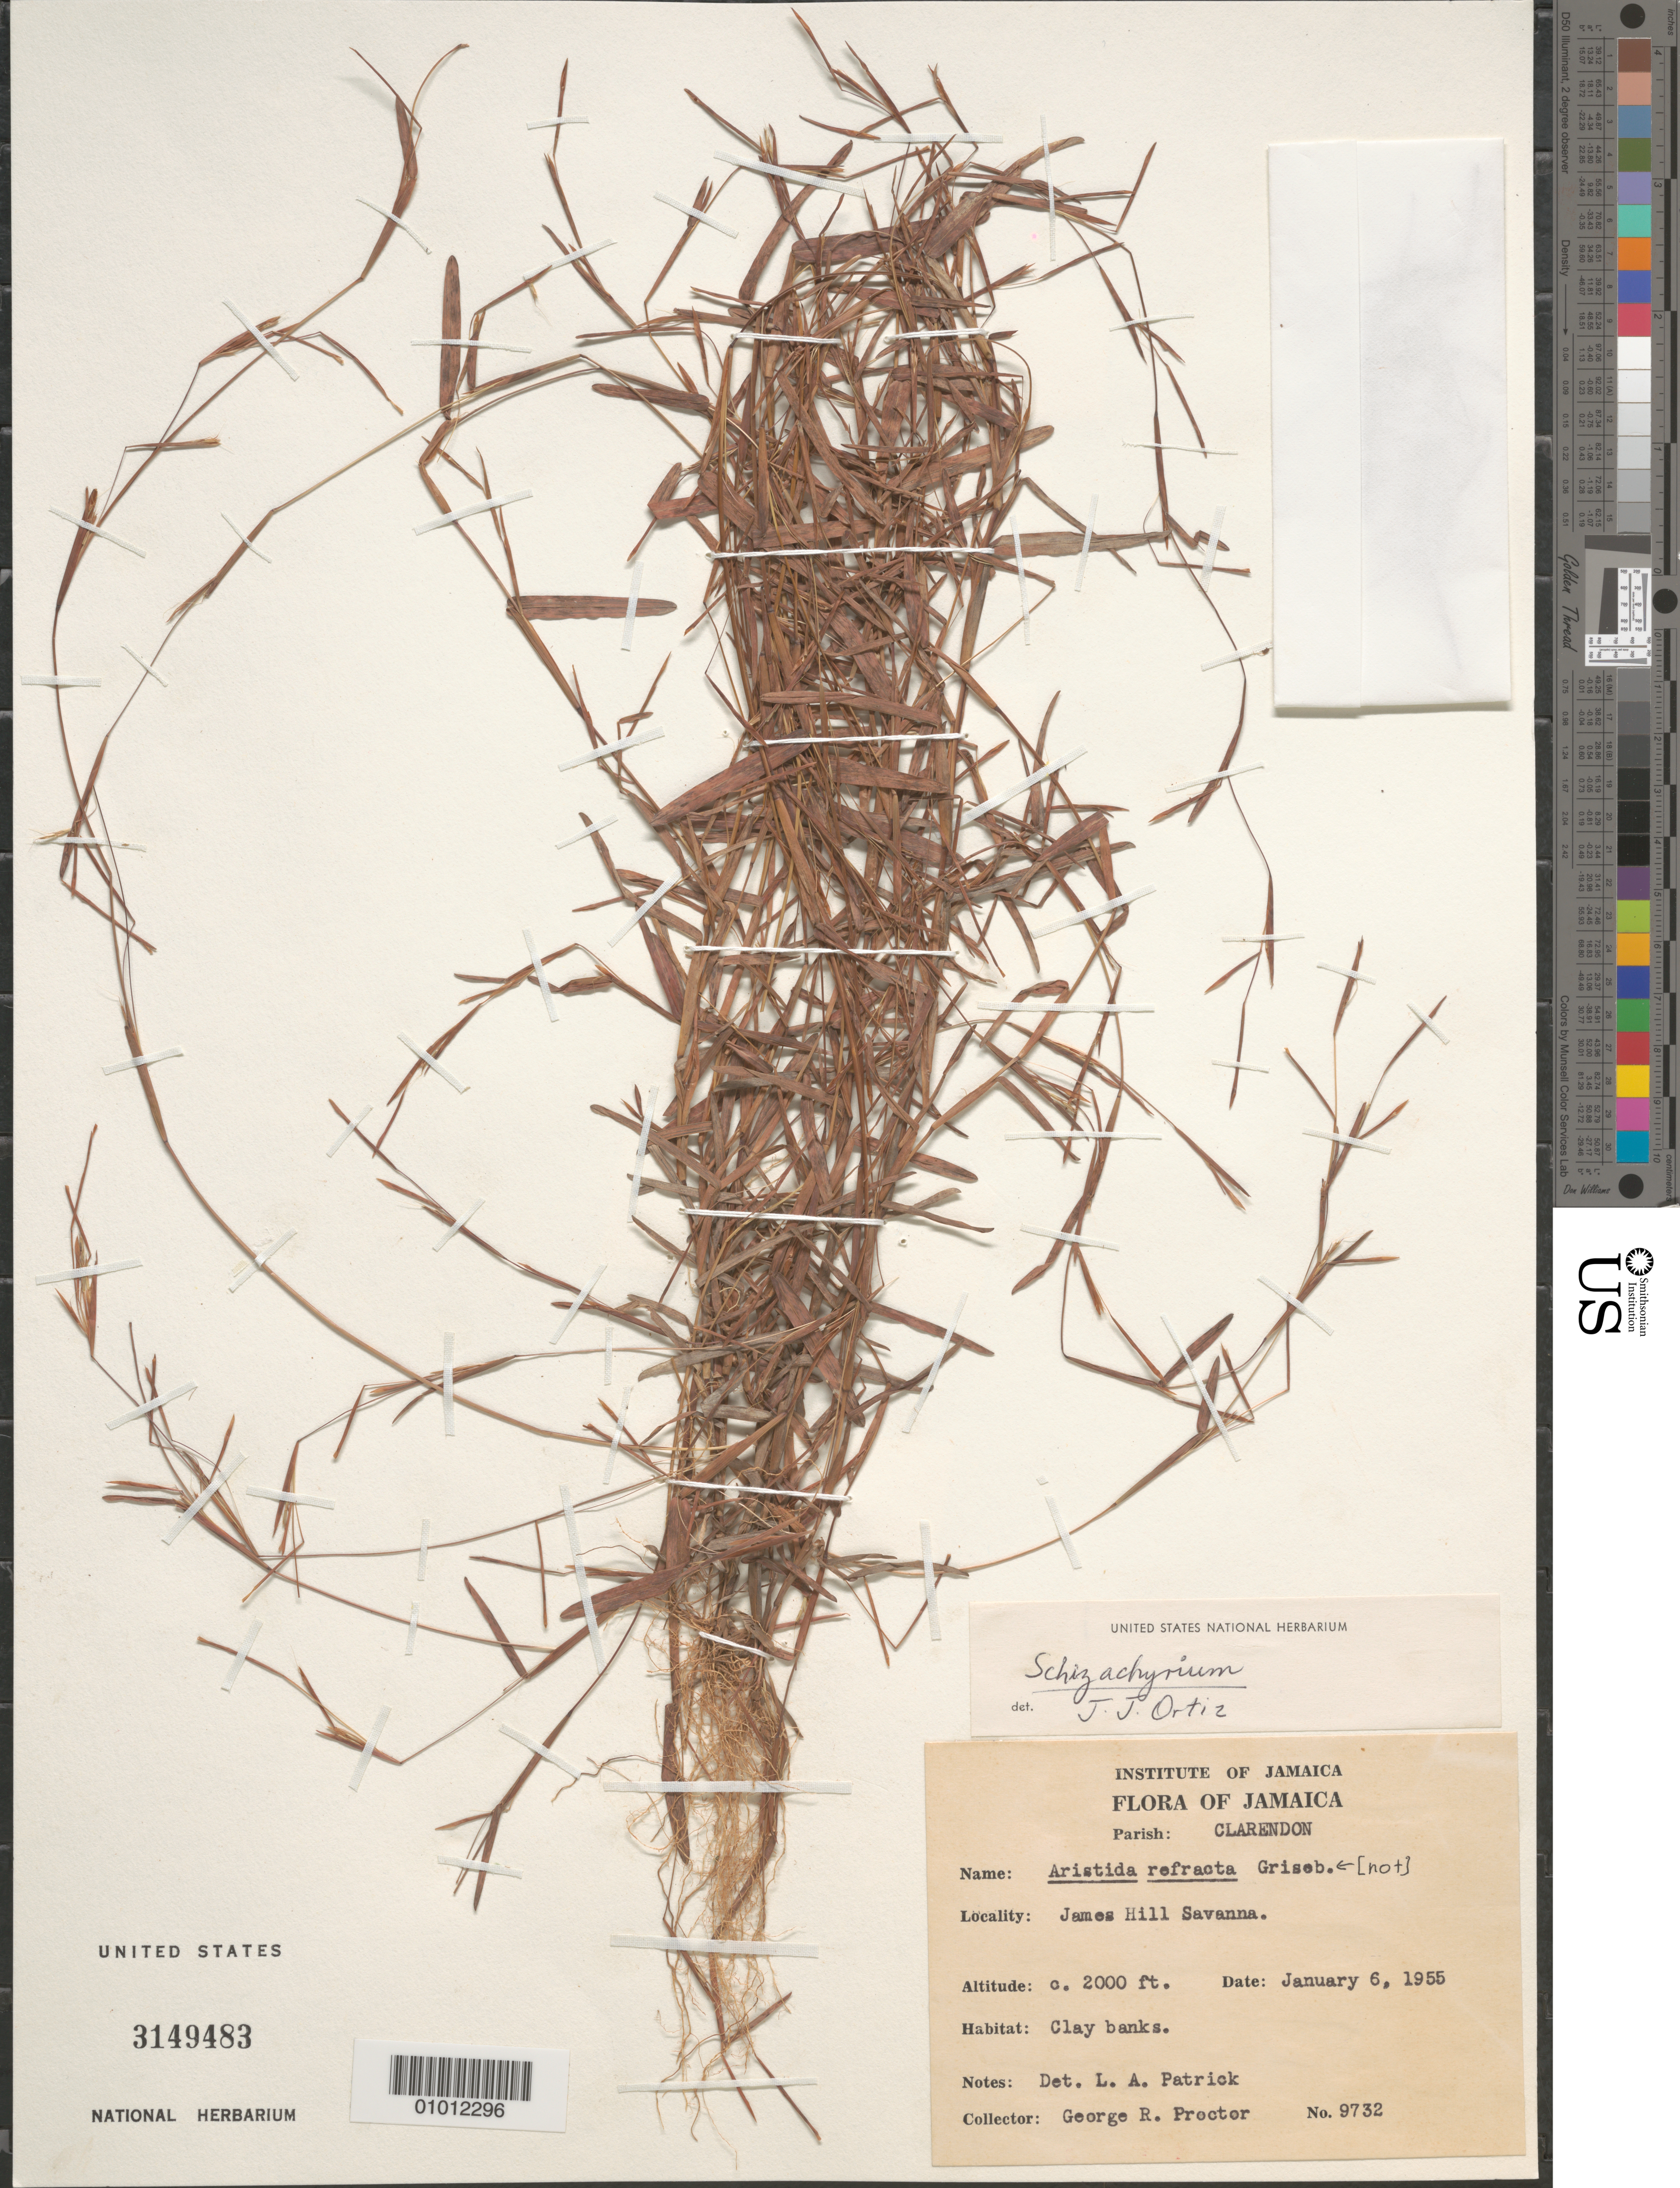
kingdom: Plantae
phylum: Tracheophyta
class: Liliopsida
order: Poales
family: Poaceae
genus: Schizachyrium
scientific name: Schizachyrium sp.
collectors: G. R. Proctor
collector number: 9732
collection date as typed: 06 Jan 1955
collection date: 1955-01-06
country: Jamaica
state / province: Clarendon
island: Jamaica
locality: James Hill Savanna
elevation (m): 610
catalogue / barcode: US 3149483